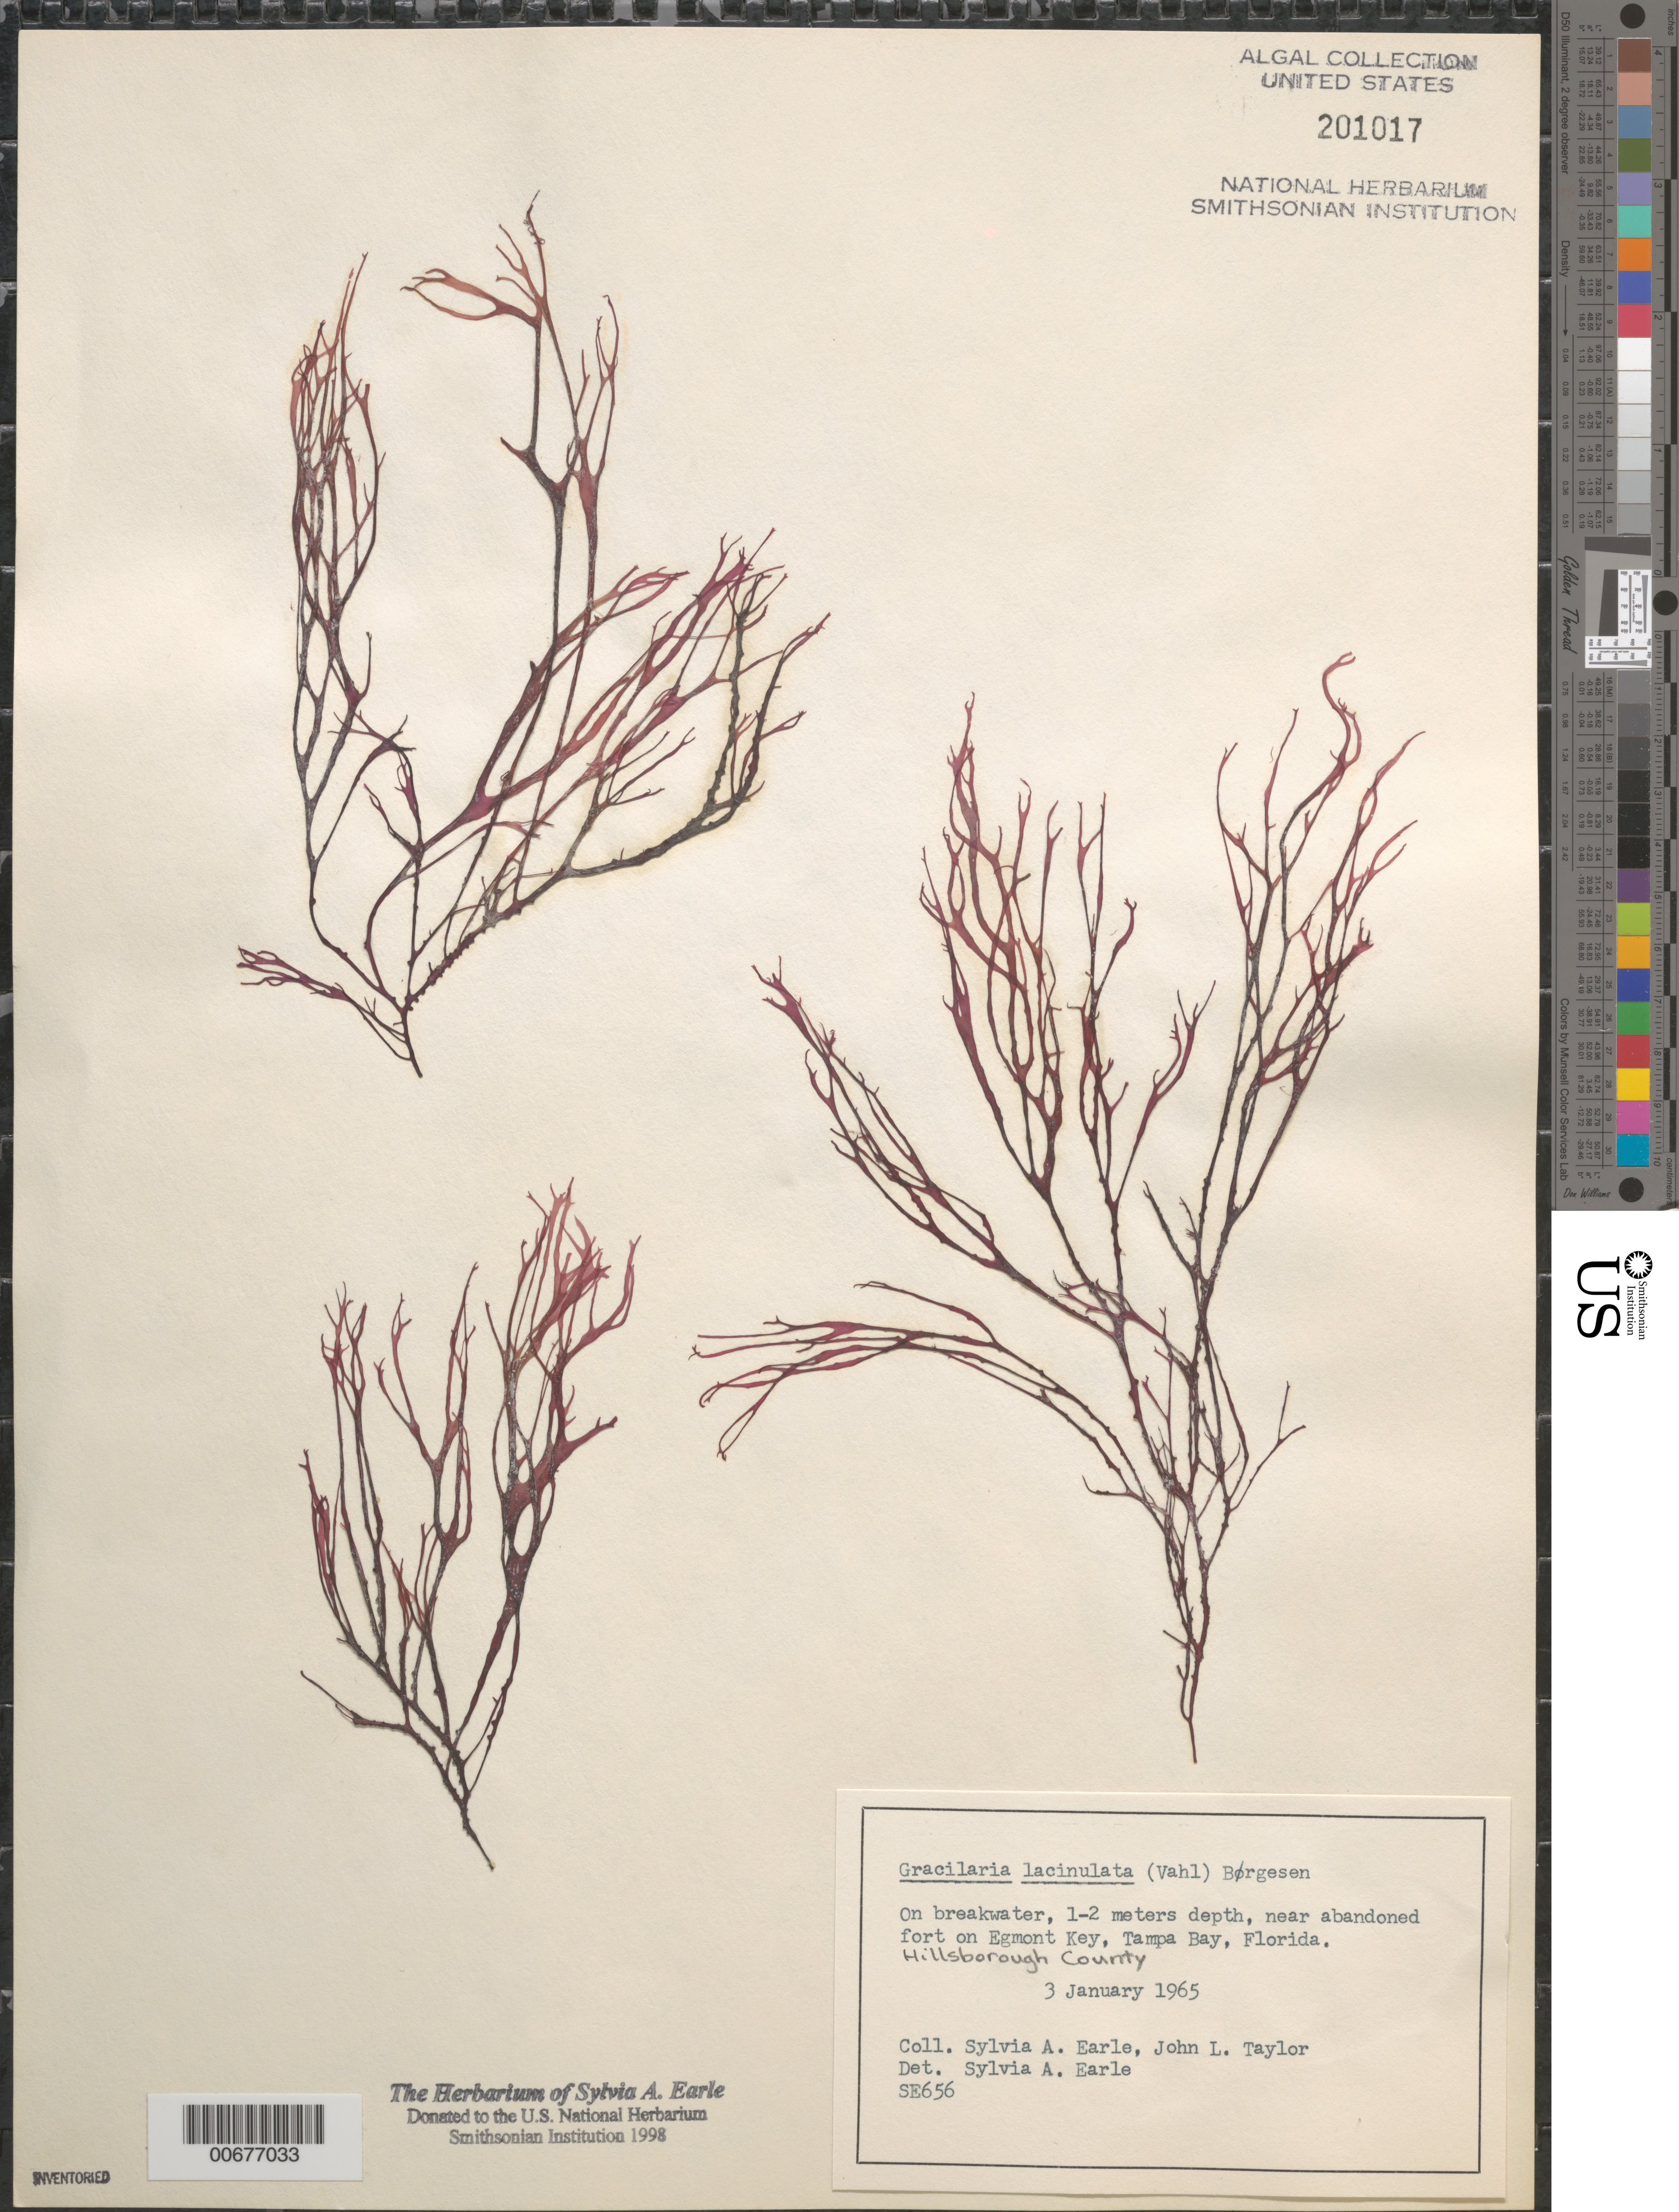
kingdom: Plantae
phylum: Rhodophyta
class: Florideophyceae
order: Gracilariales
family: Gracilariaceae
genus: Gracilaria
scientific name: Gracilaria isabellana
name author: Gurgel et al. in I.A. Abbott & McDermid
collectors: S. A. Earle & J. L. Taylor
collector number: SE 656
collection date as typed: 03 Jan 1965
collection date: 1965-01-03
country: United States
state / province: Florida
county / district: Hillsborough County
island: Egmont Key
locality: Tampa Bay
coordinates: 27 34.86'N, 82 45.9'W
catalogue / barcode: US 201017